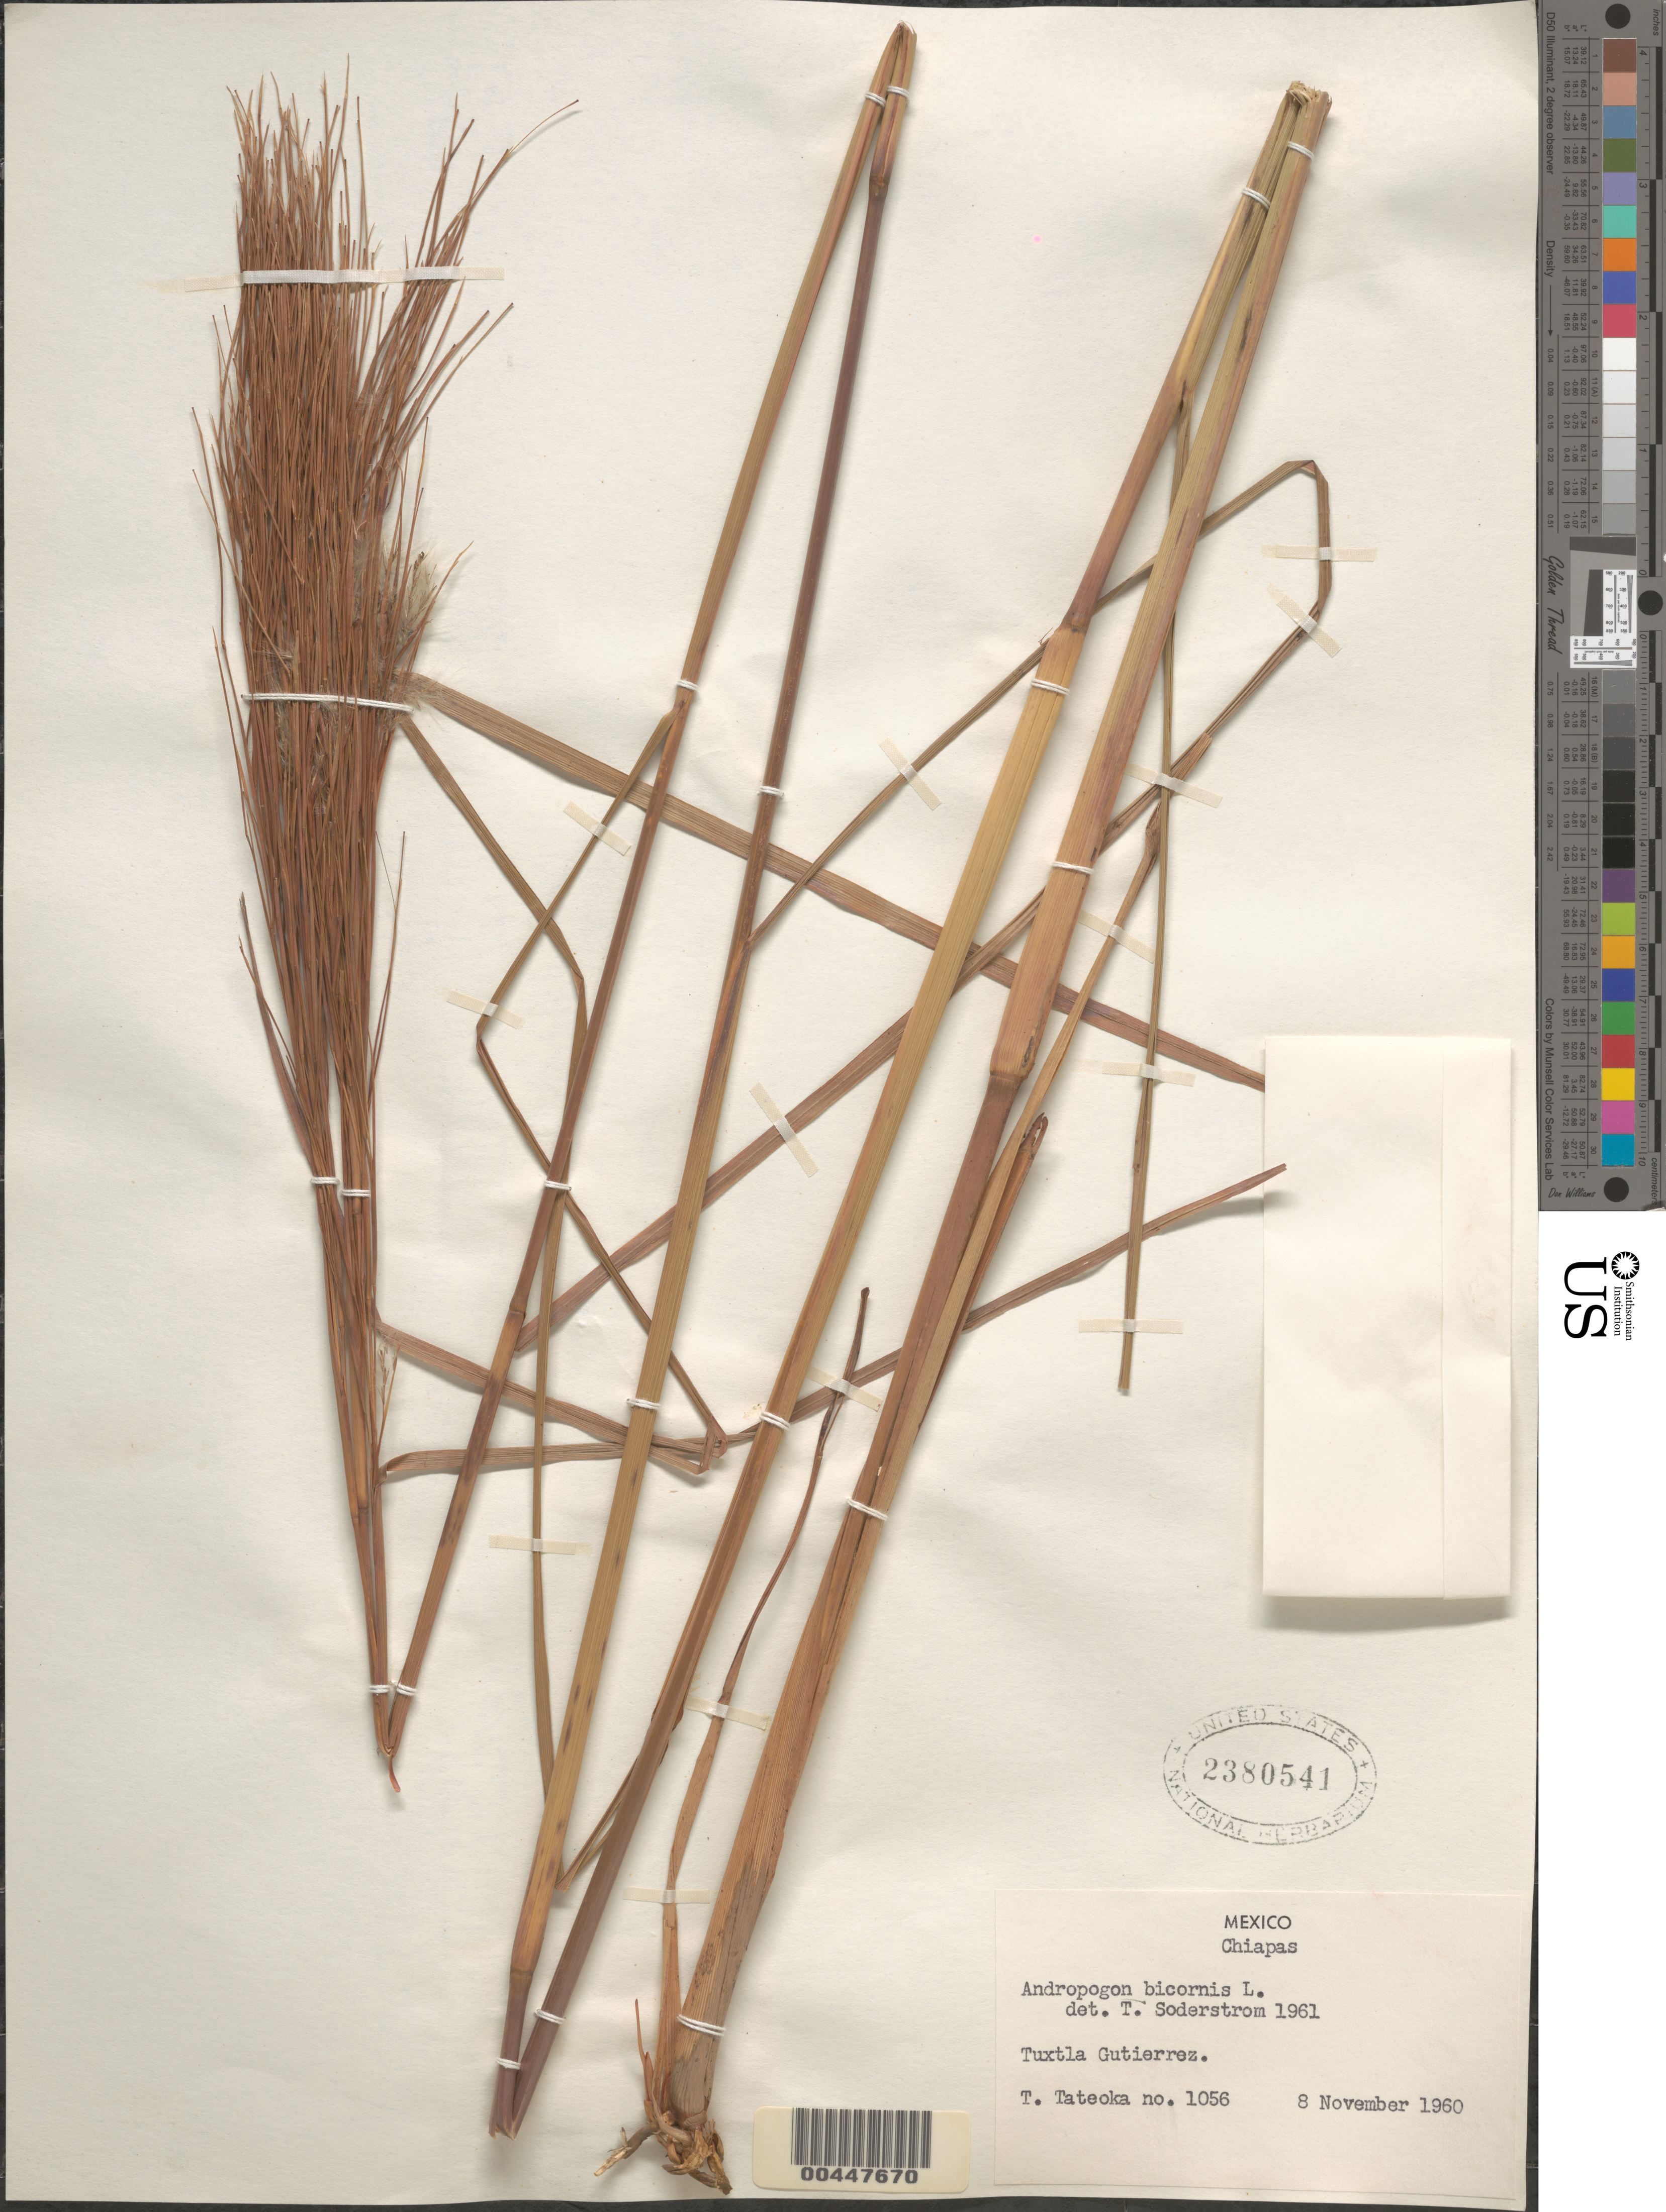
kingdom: Plantae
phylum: Tracheophyta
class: Liliopsida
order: Poales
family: Poaceae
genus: Andropogon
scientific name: Andropogon bicornis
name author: L.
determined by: Soderstrom, T. R.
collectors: T. Tateoka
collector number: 1056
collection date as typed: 8 Nov 1960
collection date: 1960-11-08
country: Mexico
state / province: Chiapas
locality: Tuxtla Gutierrez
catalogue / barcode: US 2380541